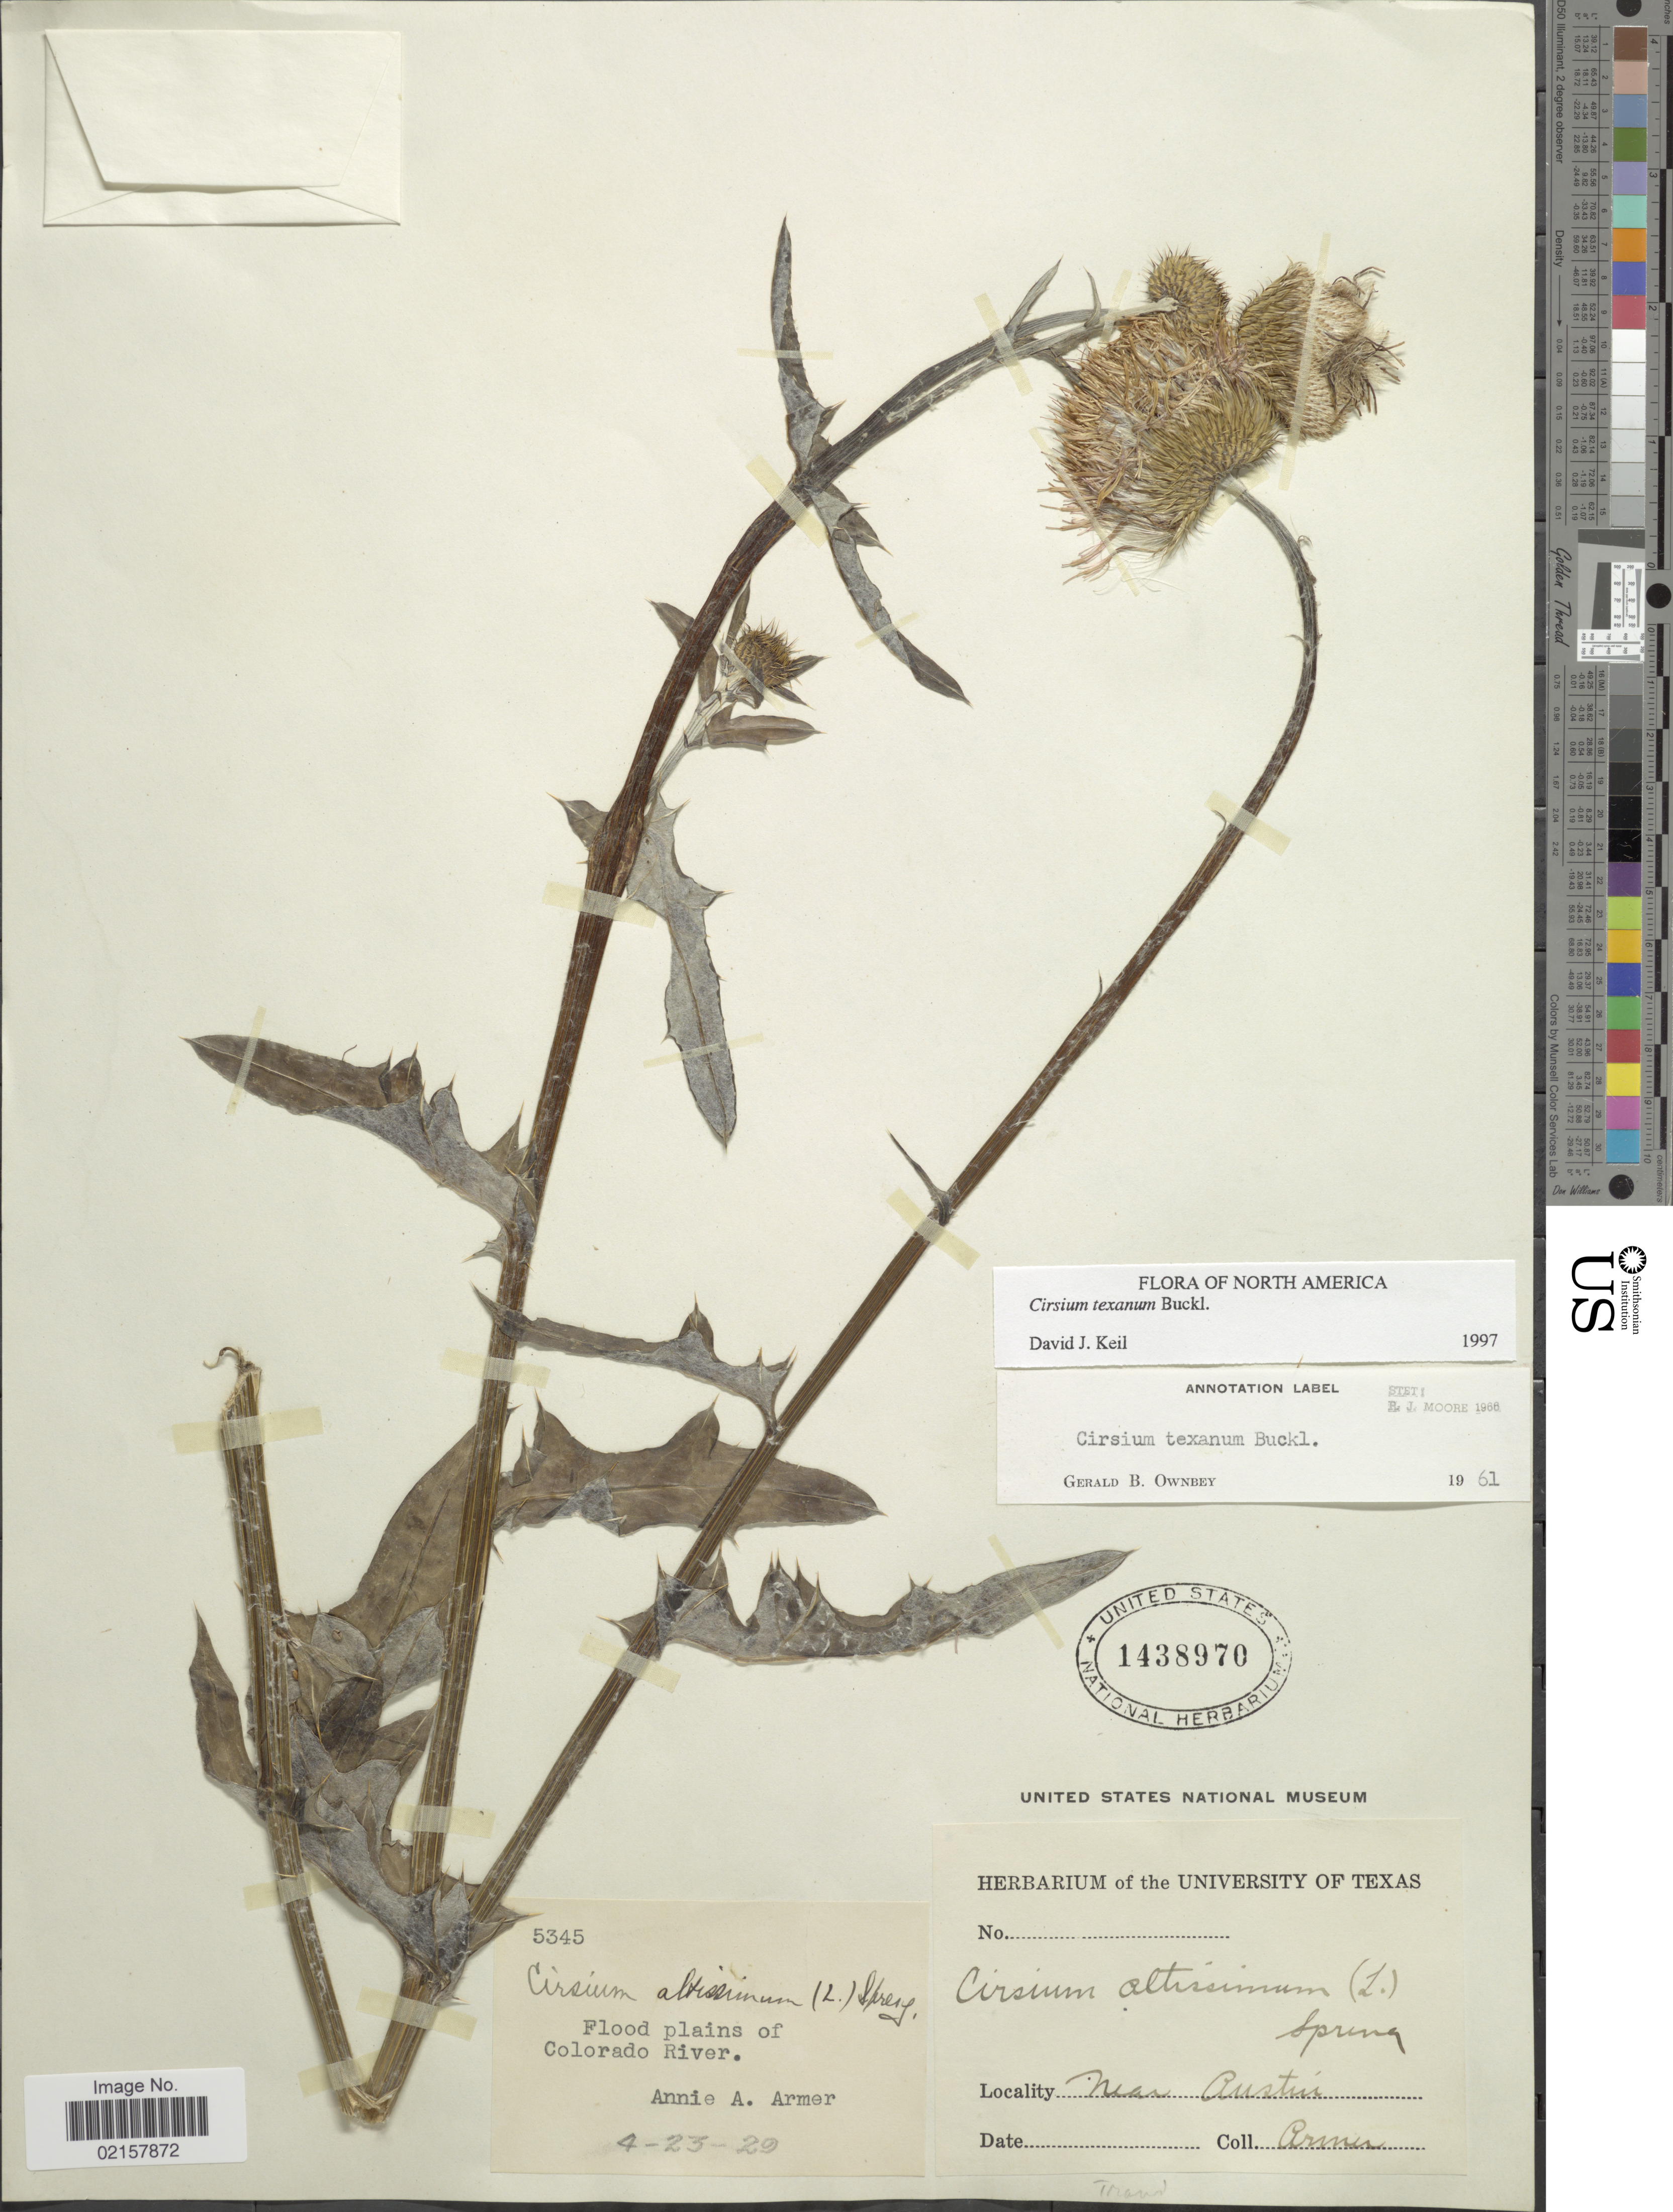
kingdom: Plantae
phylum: Tracheophyta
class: Magnoliopsida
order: Asterales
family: Asteraceae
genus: Cirsium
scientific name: Cirsium texanum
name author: Buckley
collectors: A. Armer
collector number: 5345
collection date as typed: Transcribed d/m/y: 23/4/29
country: United States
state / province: Texas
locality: Near Austin, Flood plains of Colorado River.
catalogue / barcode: US 1438970